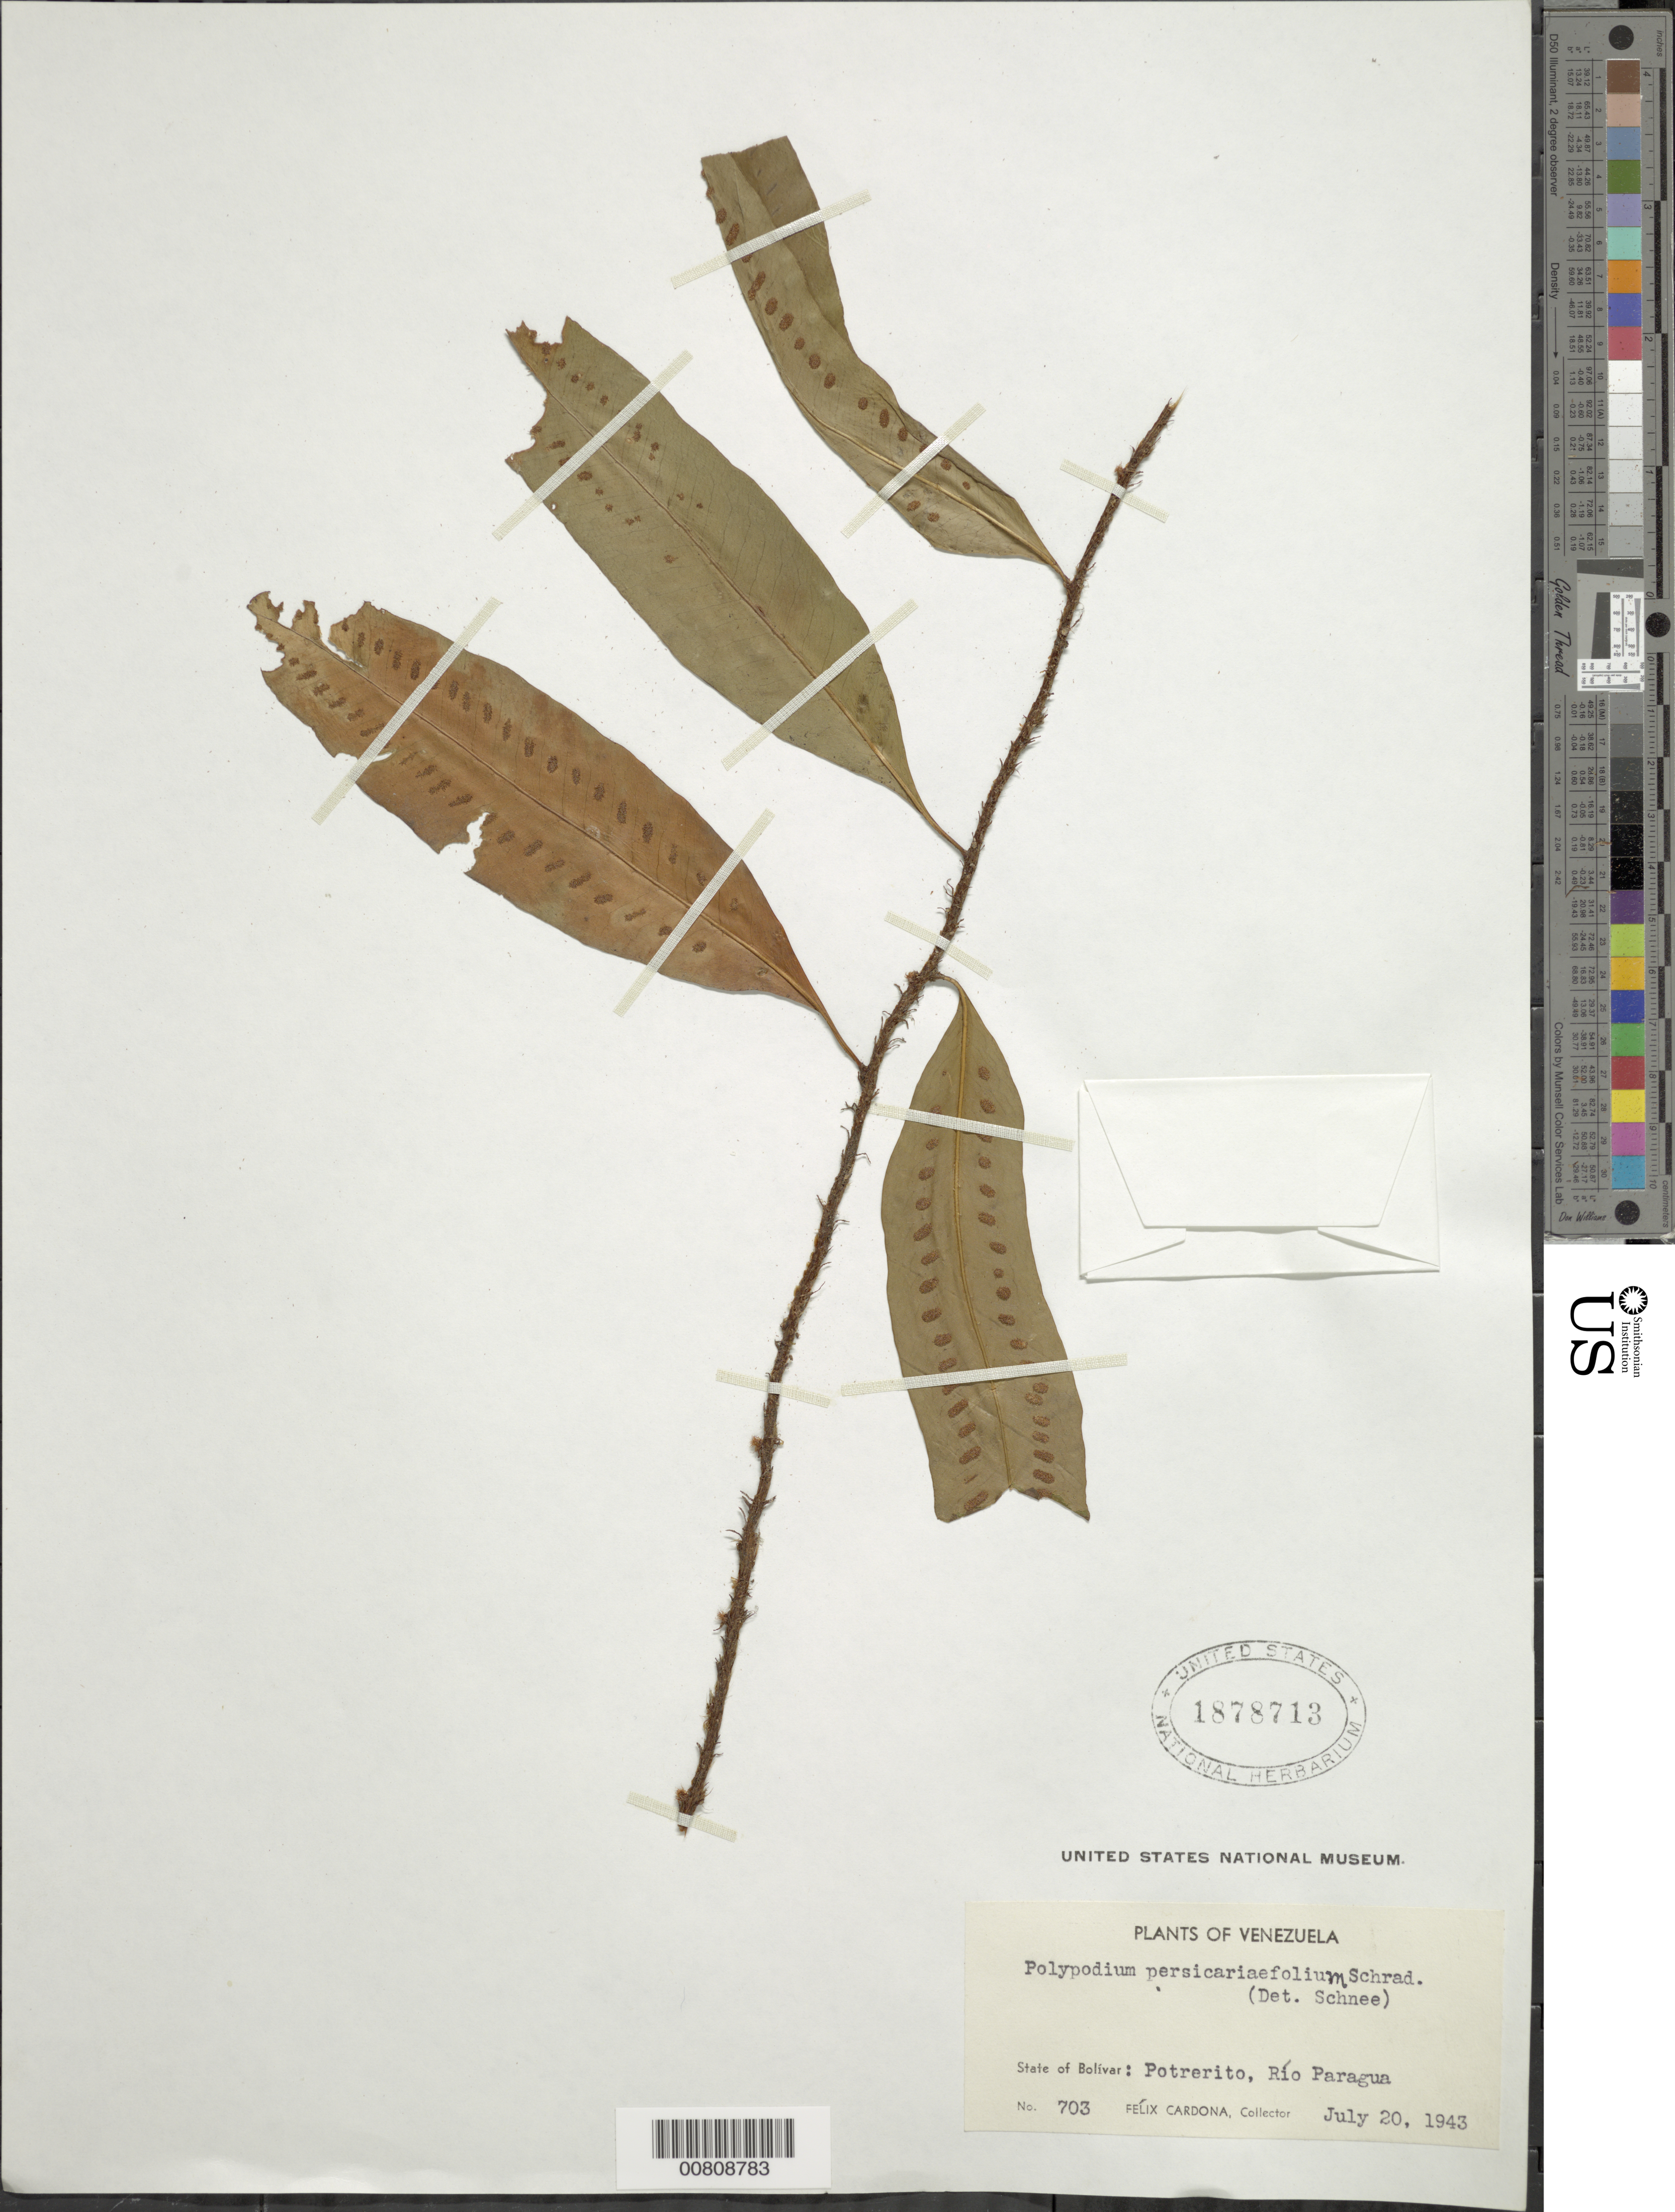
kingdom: Plantae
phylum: Tracheophyta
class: Polypodiopsida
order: Polypodiales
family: Polypodiaceae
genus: Microgramma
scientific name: Microgramma persicariifolia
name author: (Schrad.) C. Presl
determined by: Schnee, Ludwig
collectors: F. Cardona Puig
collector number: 703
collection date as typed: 20-Jul-43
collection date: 1943-07-20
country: Venezuela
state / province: Bolívar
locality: Río Paragua, Potrerito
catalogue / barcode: US 1878713